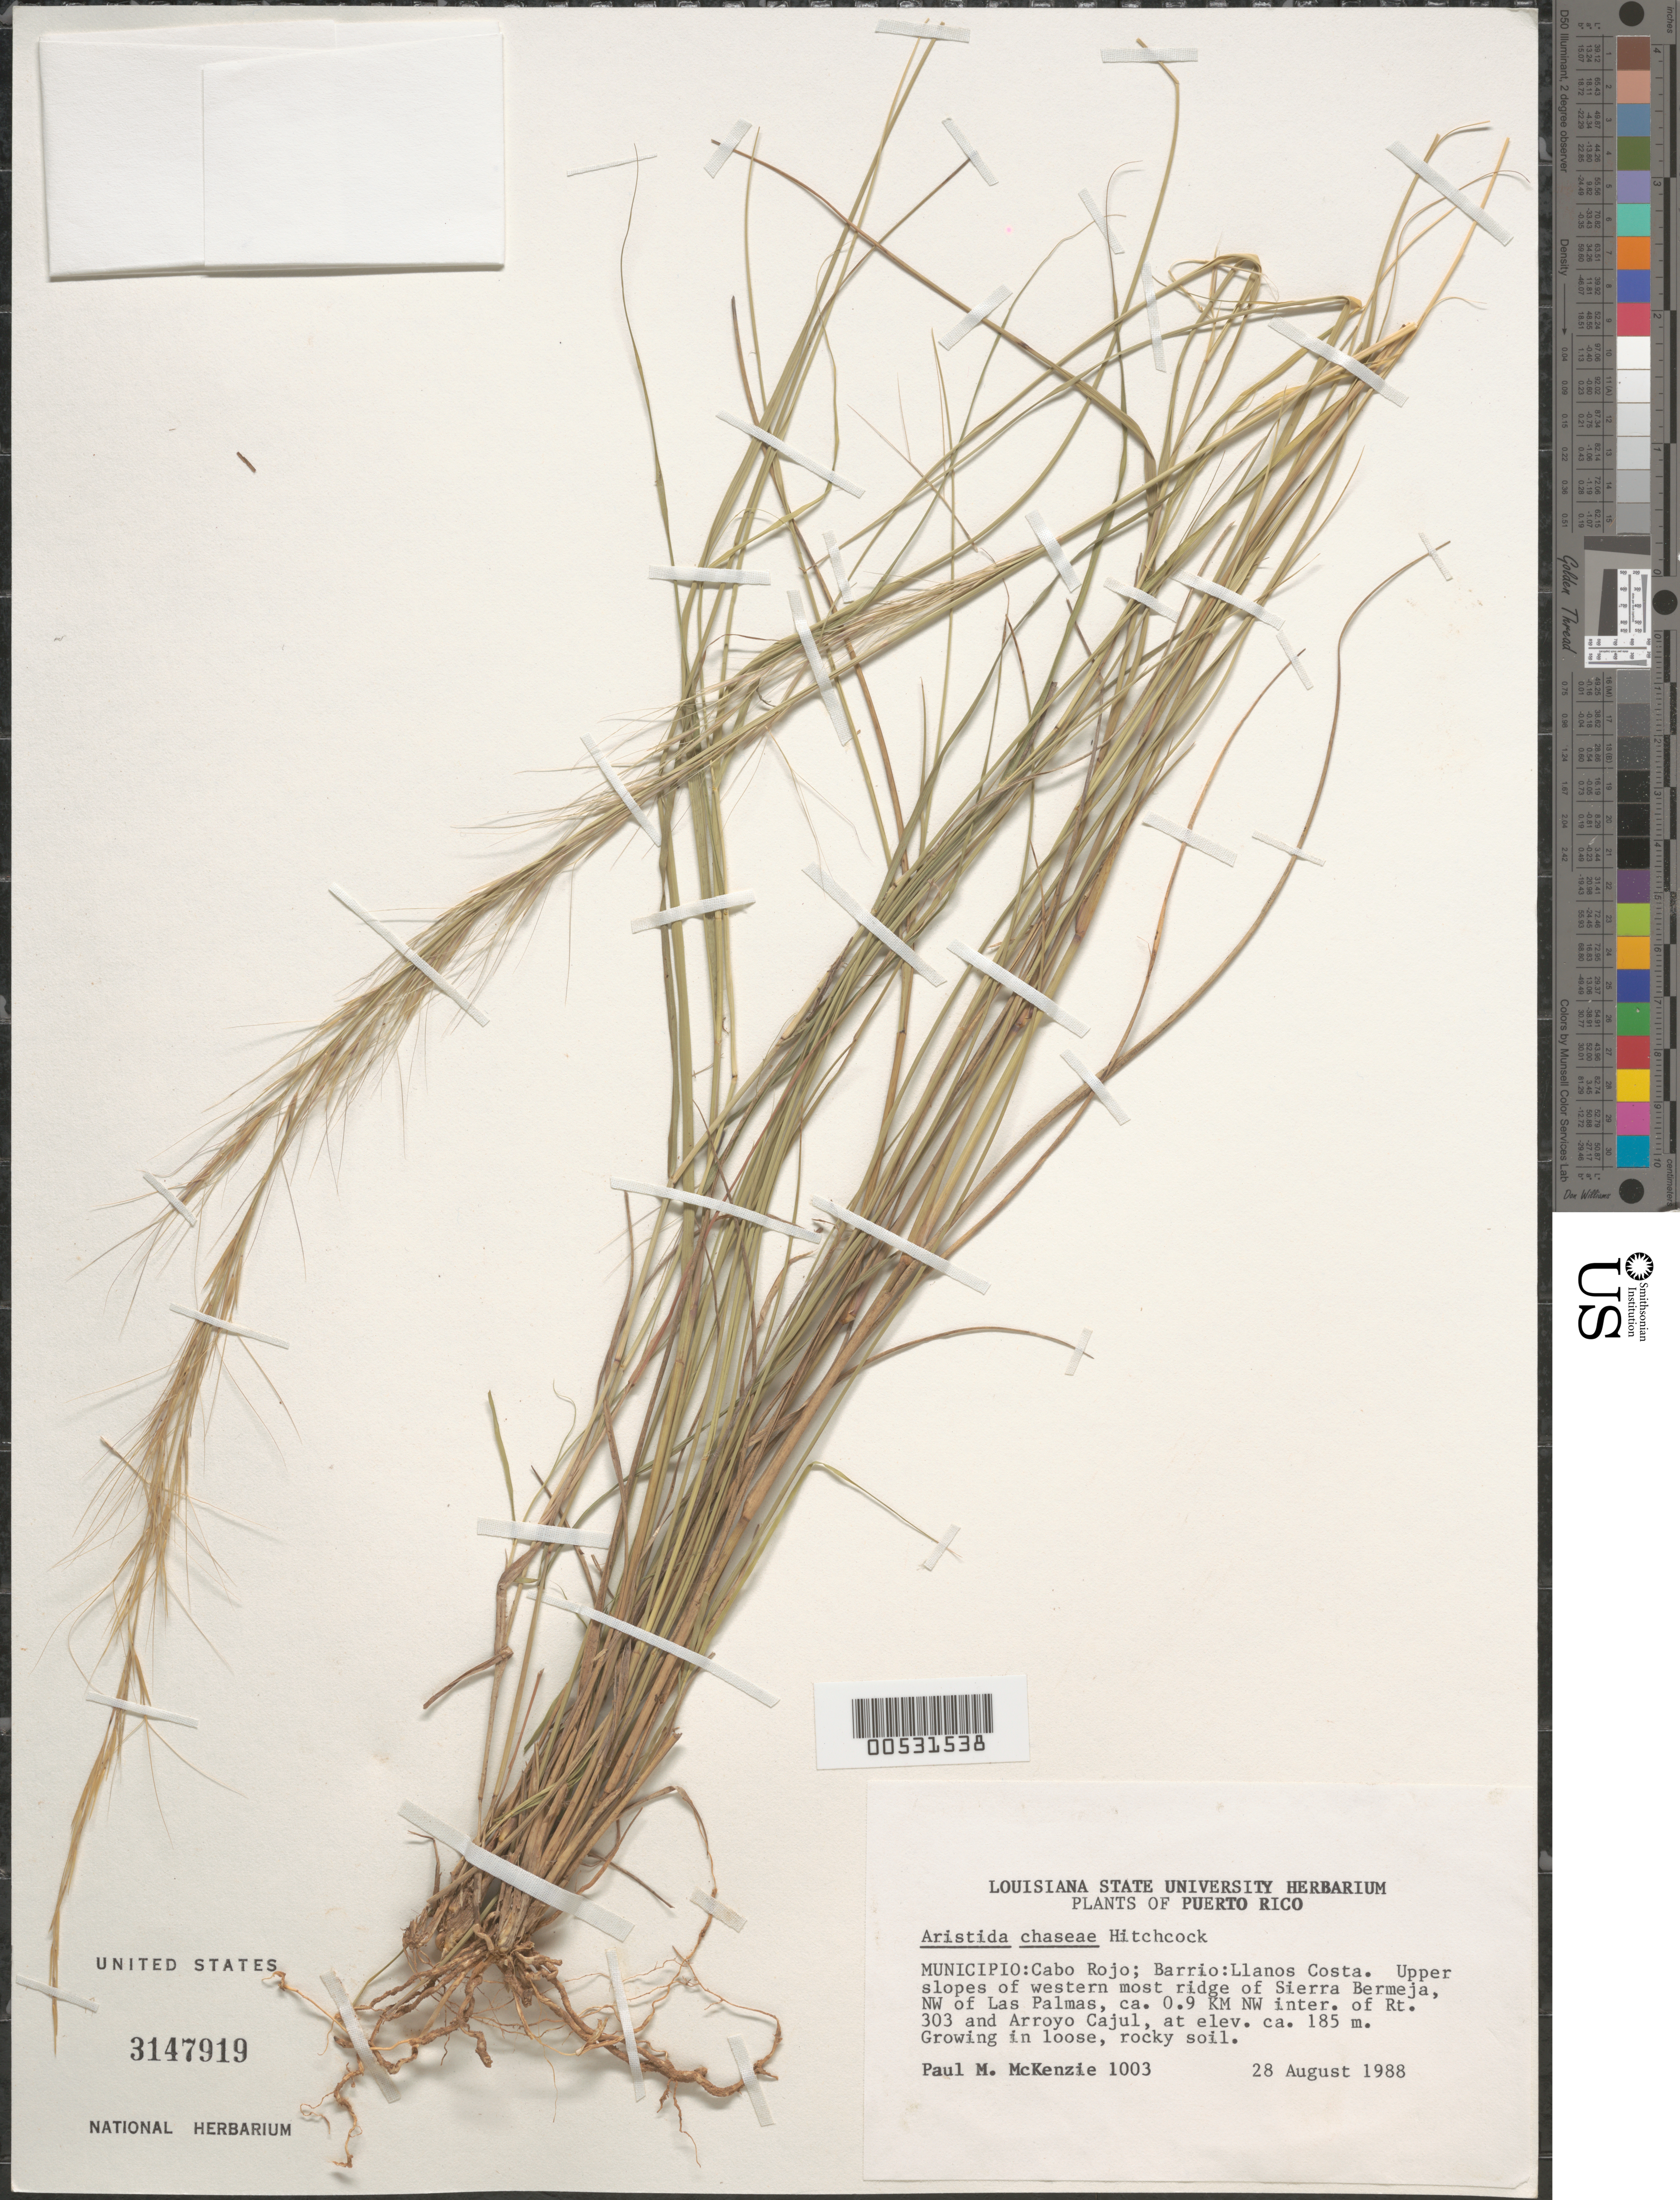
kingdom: Plantae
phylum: Tracheophyta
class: Liliopsida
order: Poales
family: Poaceae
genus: Aristida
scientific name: Aristida chaseae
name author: Hitchc.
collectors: P. McKenzie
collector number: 1003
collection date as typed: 28 Aug 1988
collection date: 1988-08-28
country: Puerto Rico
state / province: Cabo Rojo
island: Greater Antilles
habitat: Loose, rocky soil.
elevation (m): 185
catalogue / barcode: US 3147919